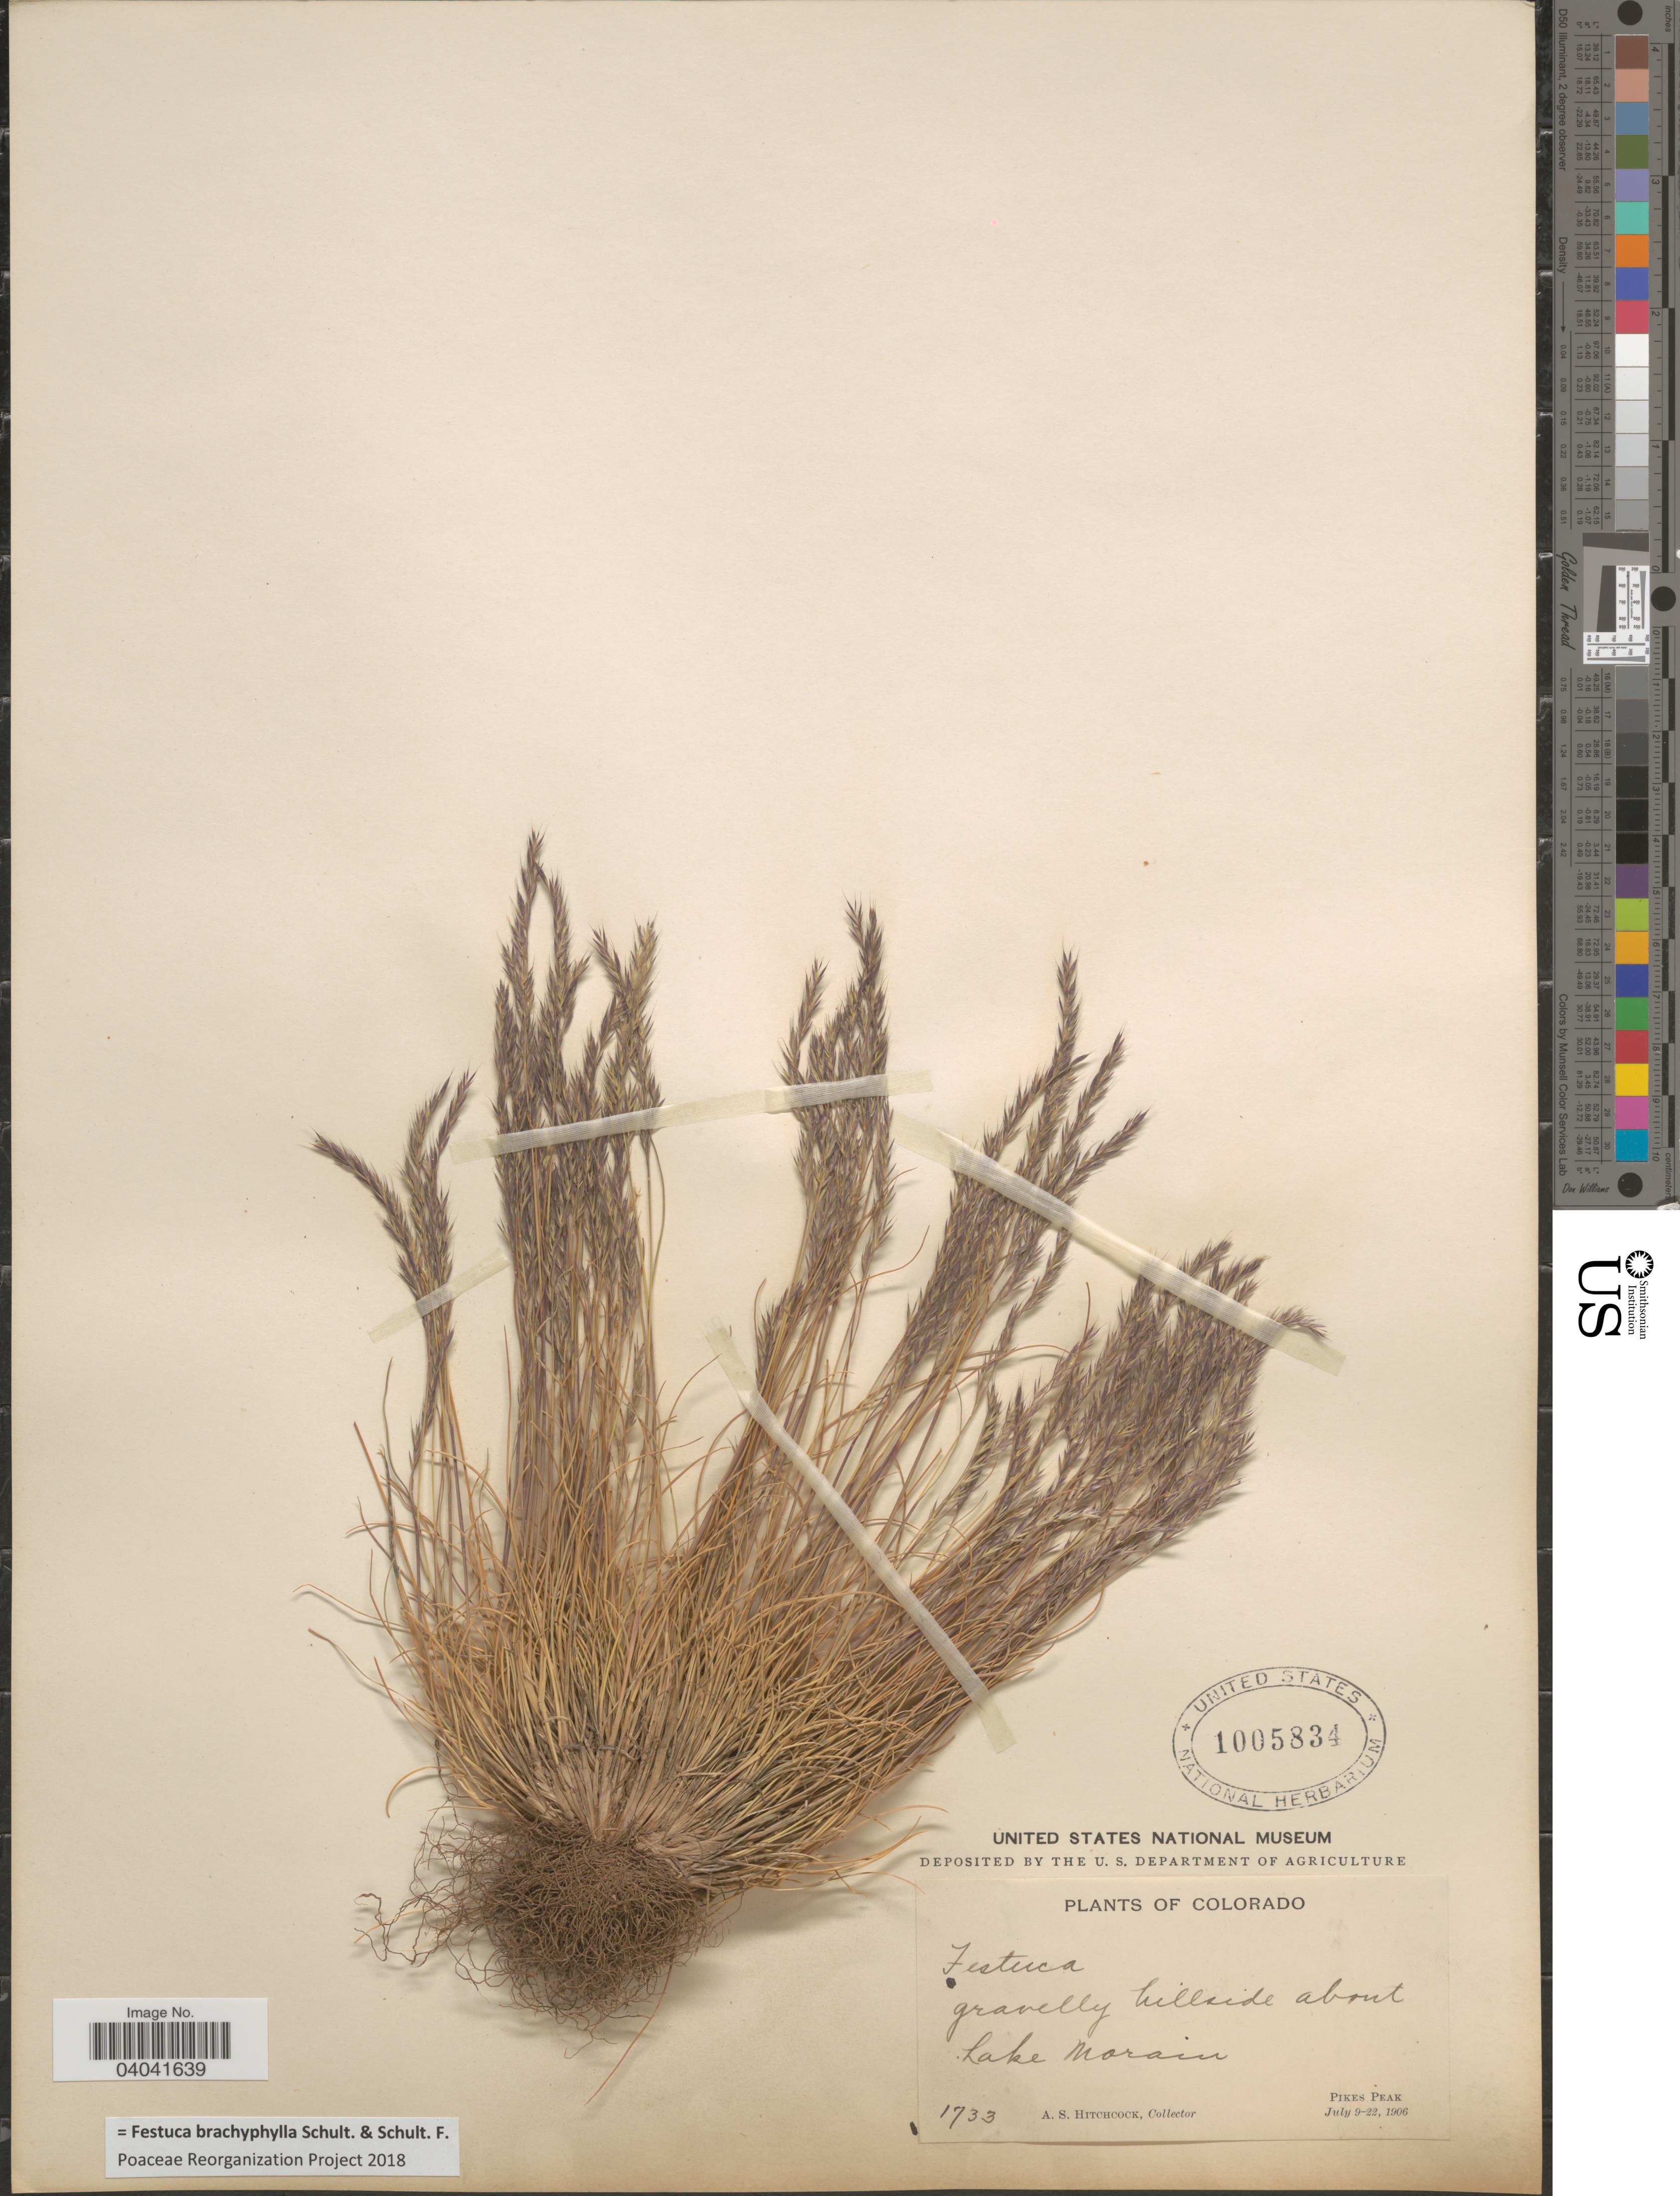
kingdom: Plantae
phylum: Tracheophyta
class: Liliopsida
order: Poales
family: Poaceae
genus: Festuca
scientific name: Festuca brachyphylla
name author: Schult. & Schult. f.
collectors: A. S. Hitchcock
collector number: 1733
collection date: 1906-07-09/1906-07-22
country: United States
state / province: Colorado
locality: Gravelly hillside about Lake Morain. Pikes Peak.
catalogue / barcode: US 1005834